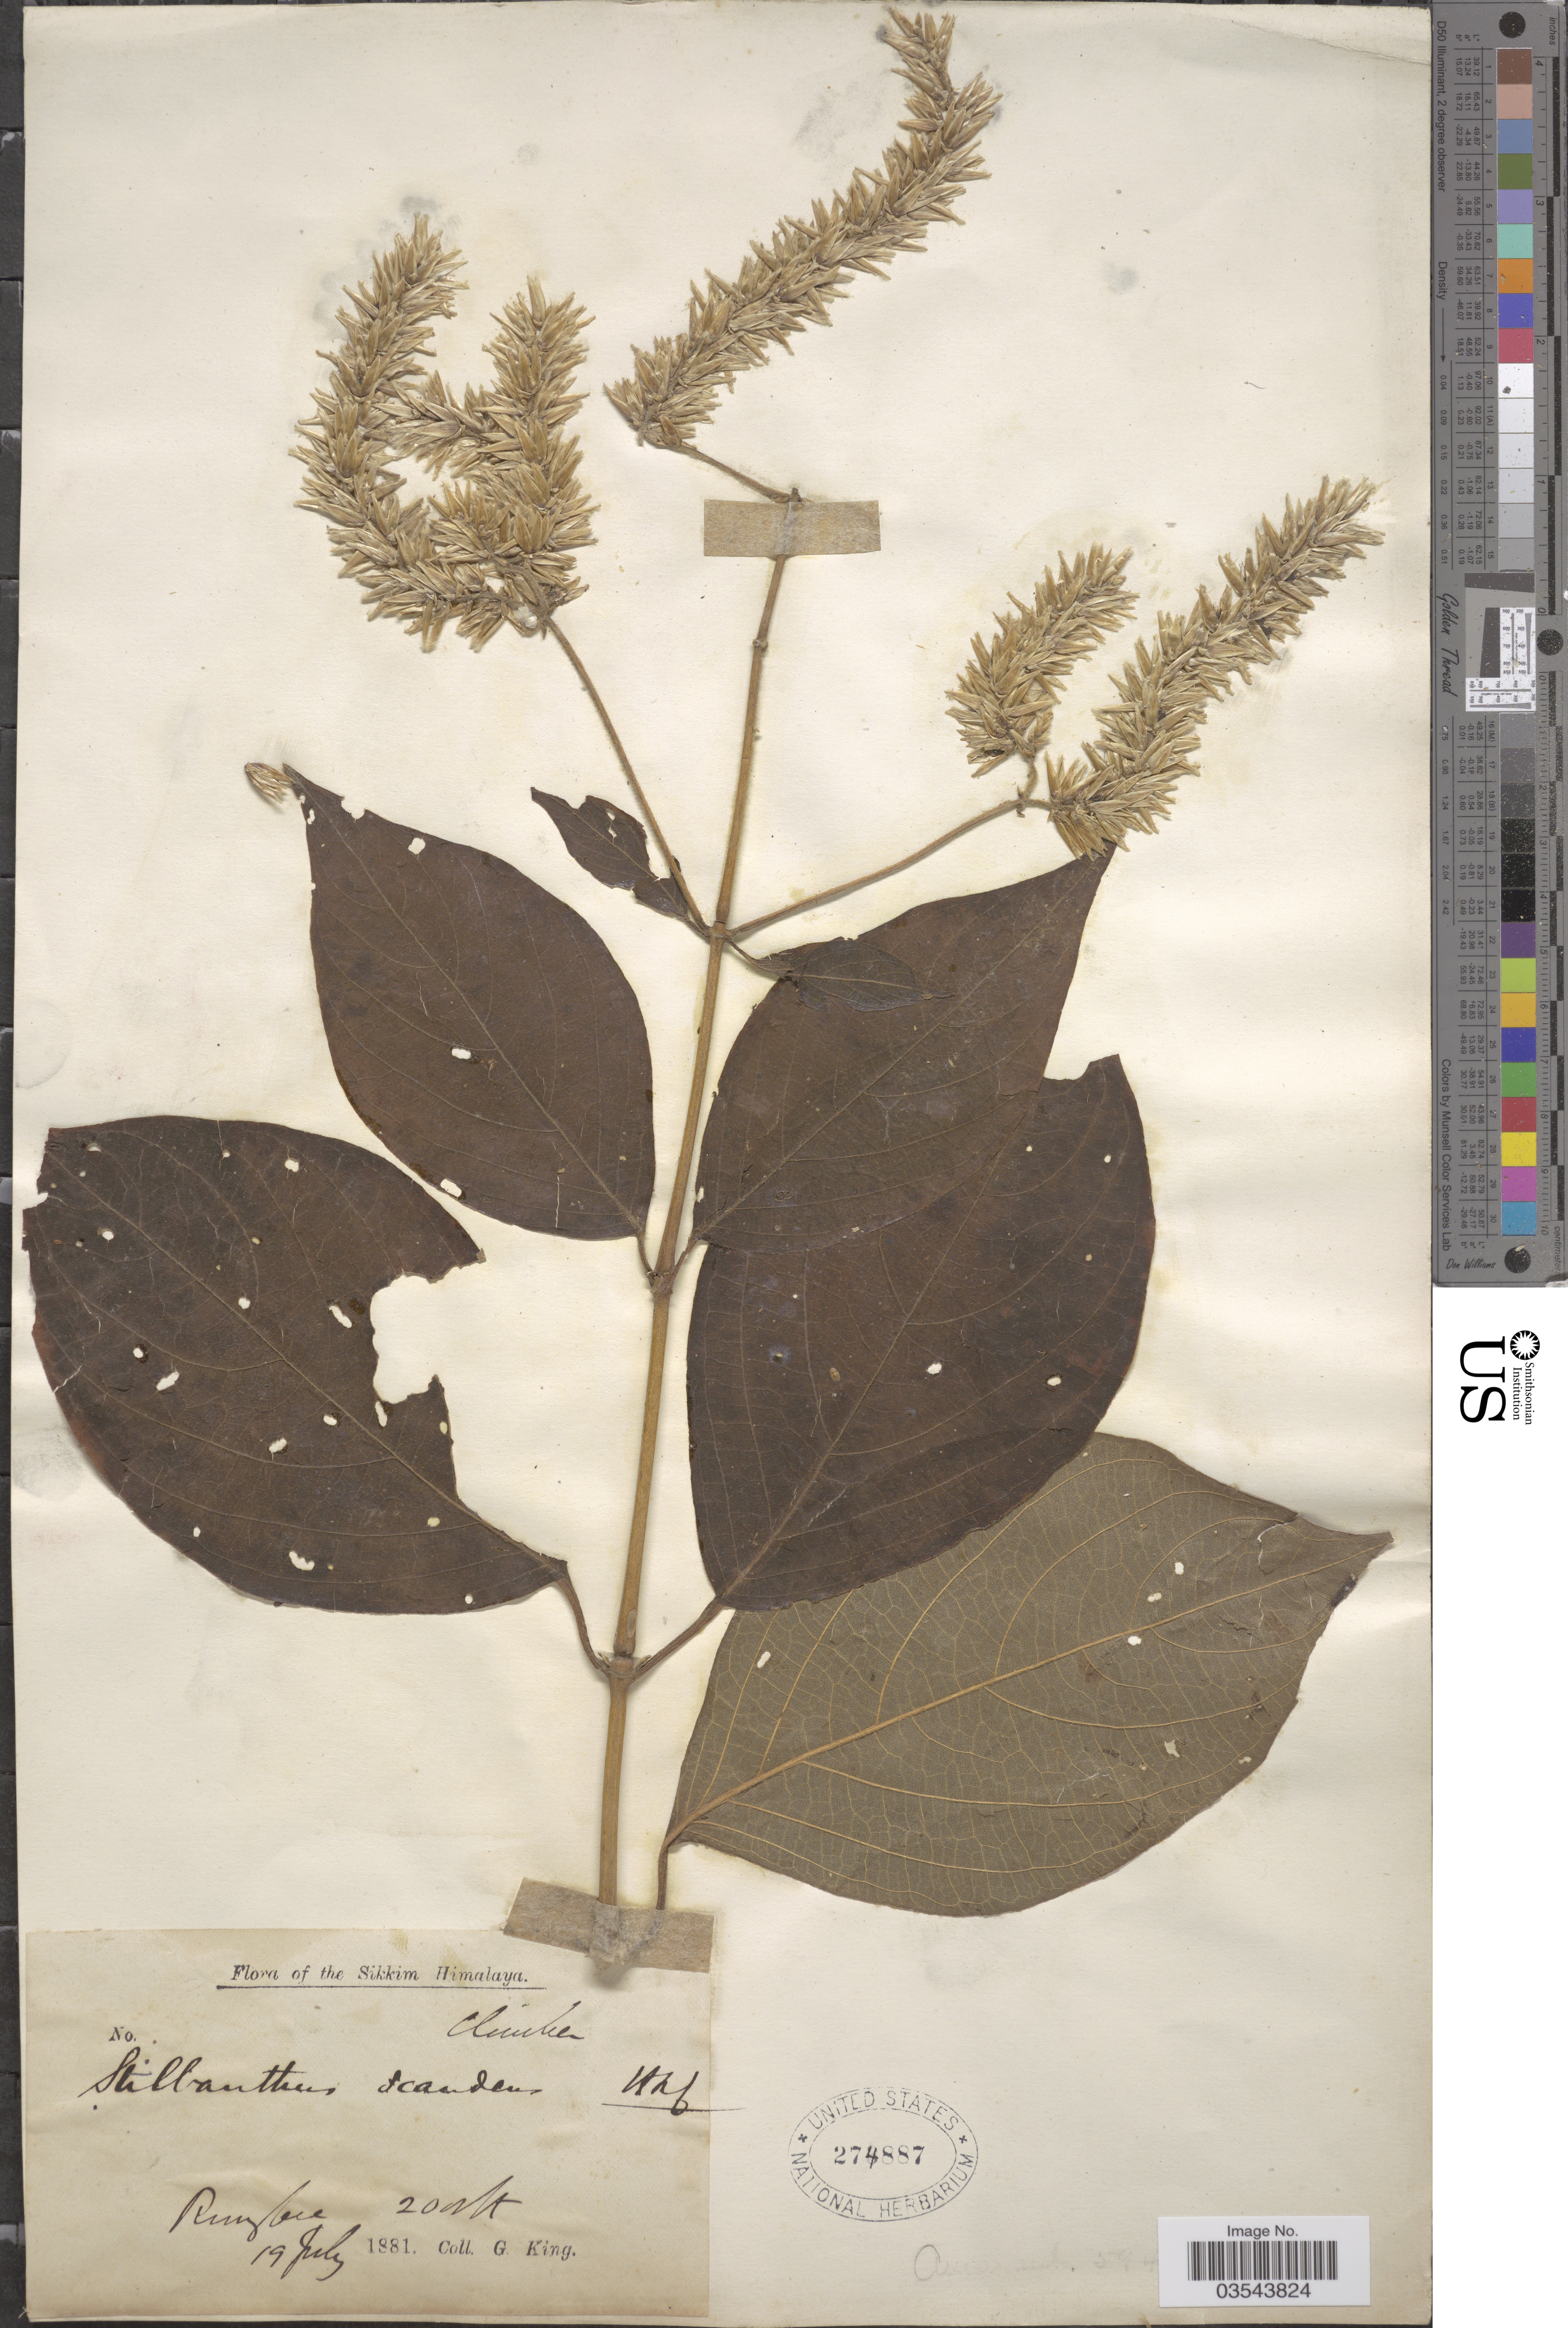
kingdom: Plantae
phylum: Tracheophyta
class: Magnoliopsida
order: Caryophyllales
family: Amaranthaceae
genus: Stilbanthus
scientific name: Stilbanthus scandens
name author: Hook. f.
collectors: G. King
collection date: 1881-07-19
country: India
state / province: Sikkim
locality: The Sikkim Himalaya. Ringbee.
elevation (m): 610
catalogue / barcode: US 274887